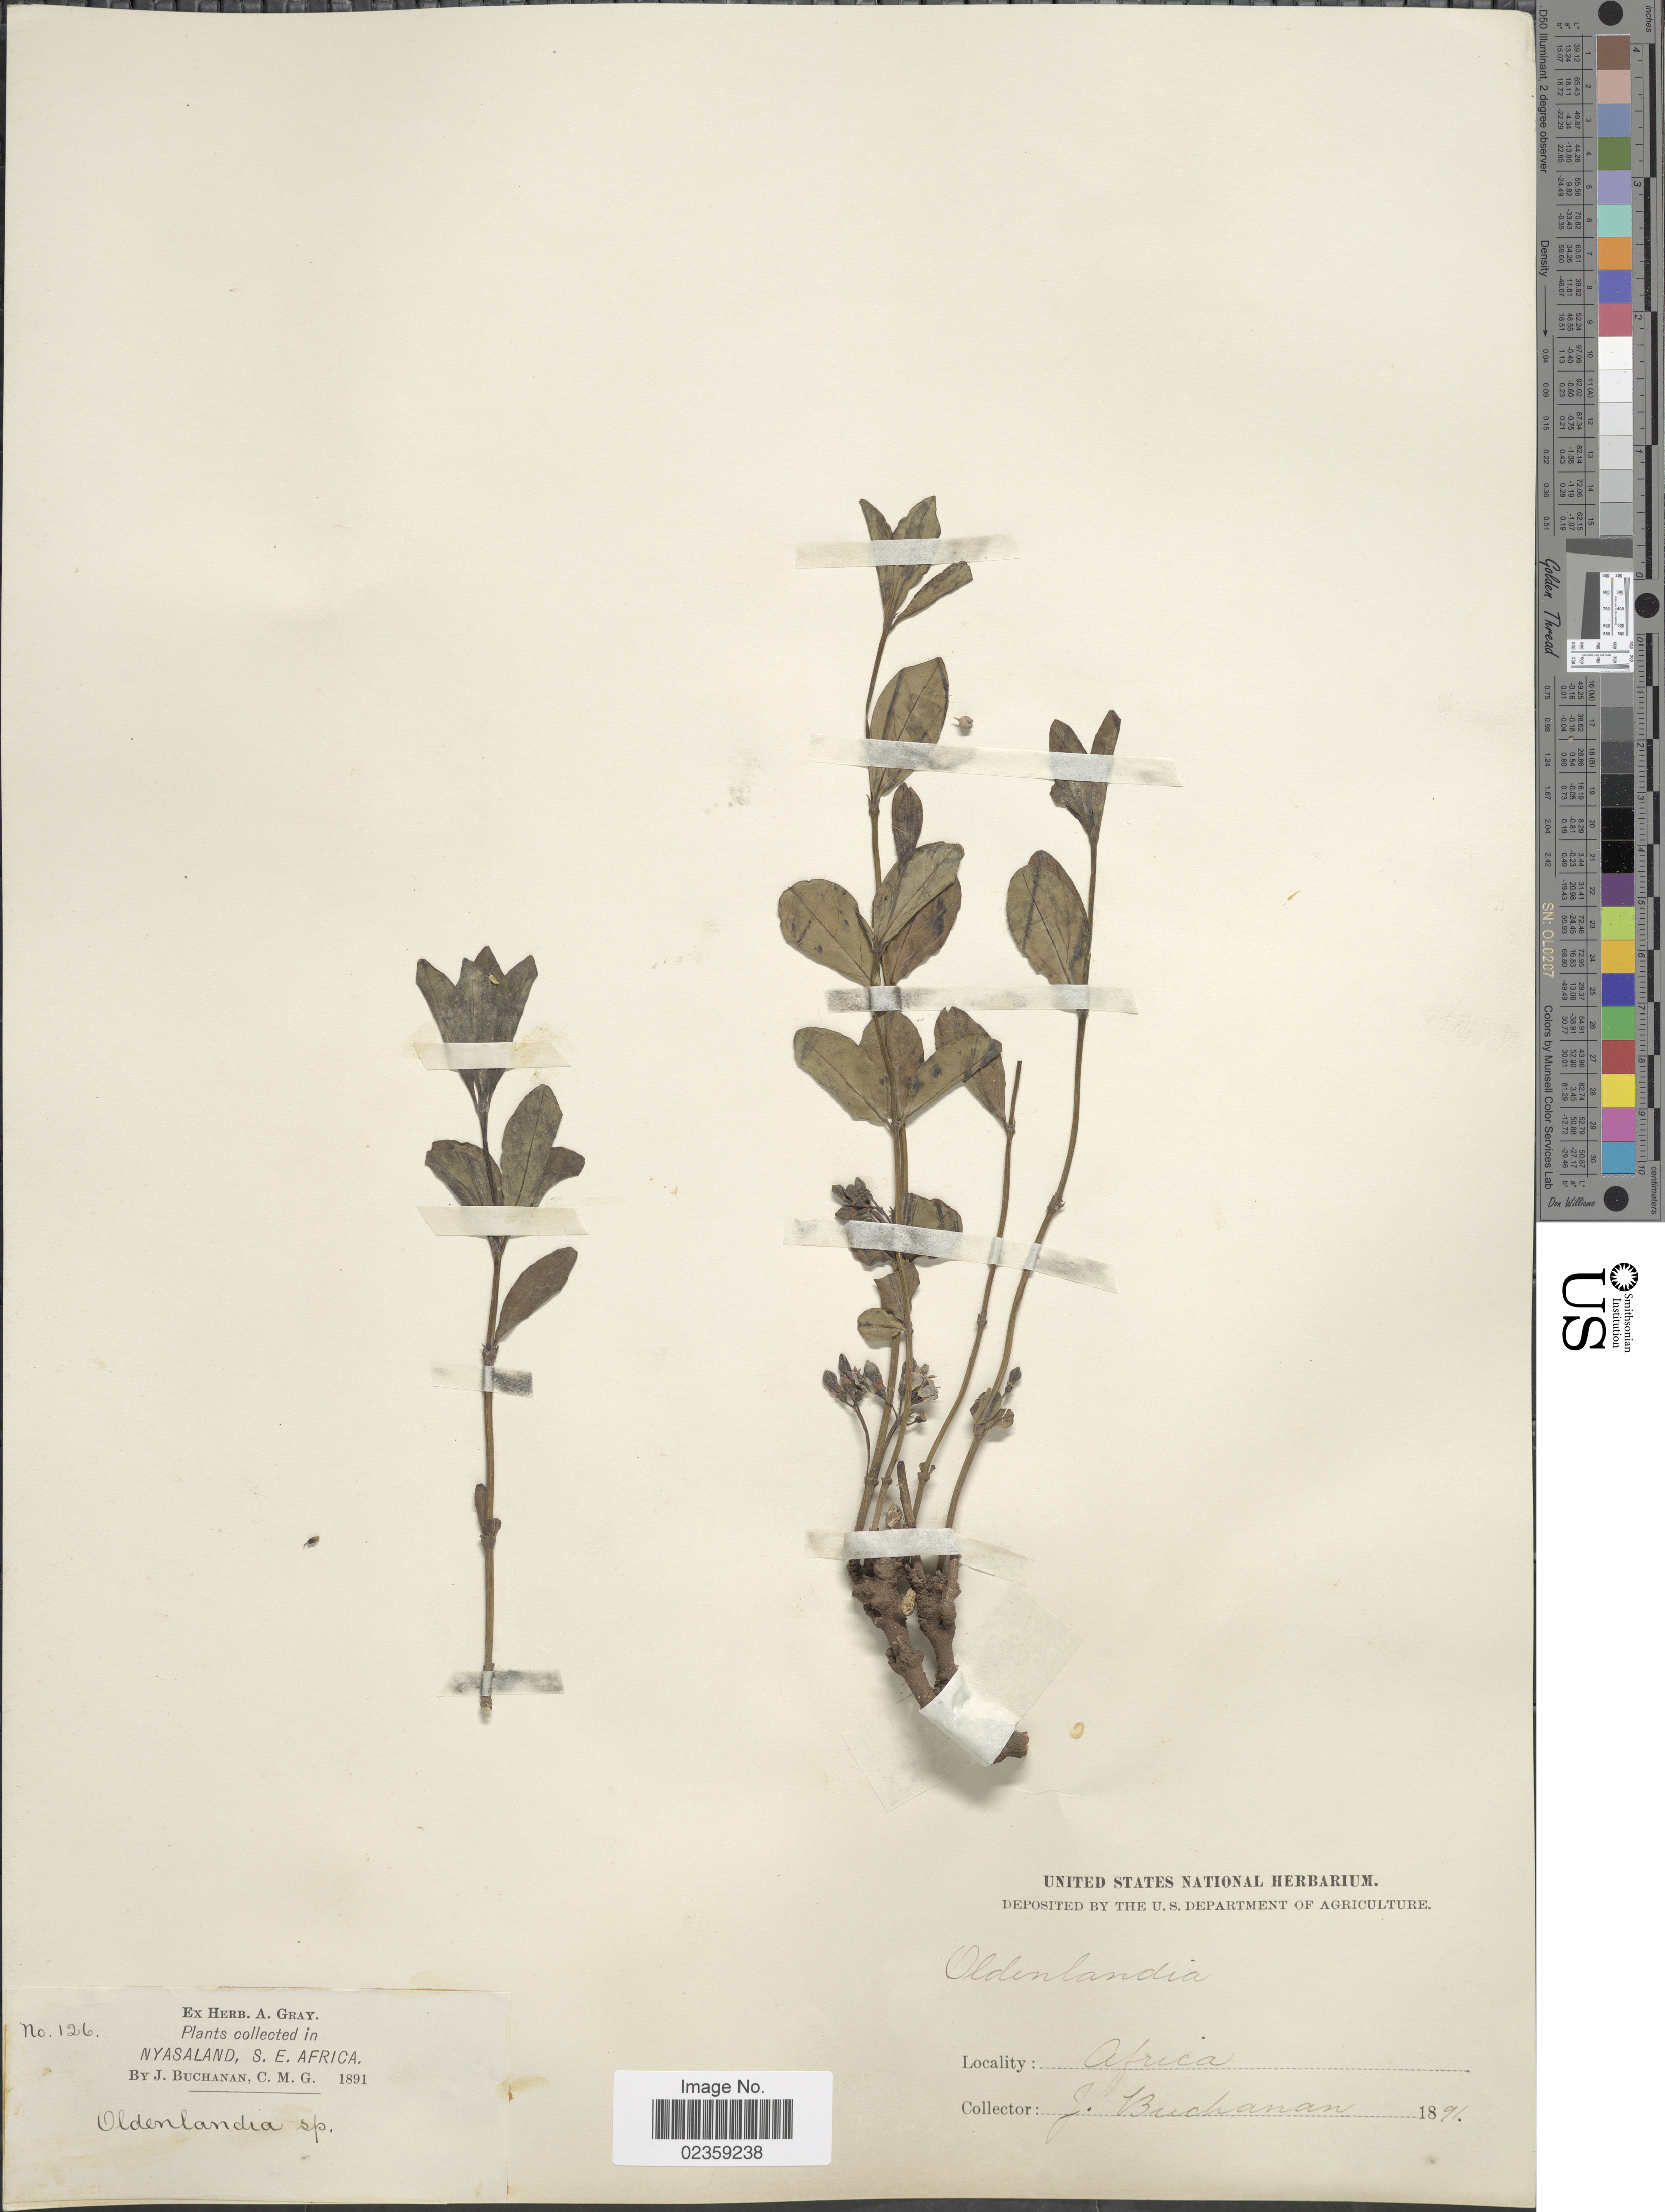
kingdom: Plantae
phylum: Tracheophyta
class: Magnoliopsida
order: Gentianales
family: Rubiaceae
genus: Oldenlandia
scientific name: Oldenlandia sp.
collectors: J. Buchanan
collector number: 126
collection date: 1891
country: Malawi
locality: Nyasaland, S.E. Africa